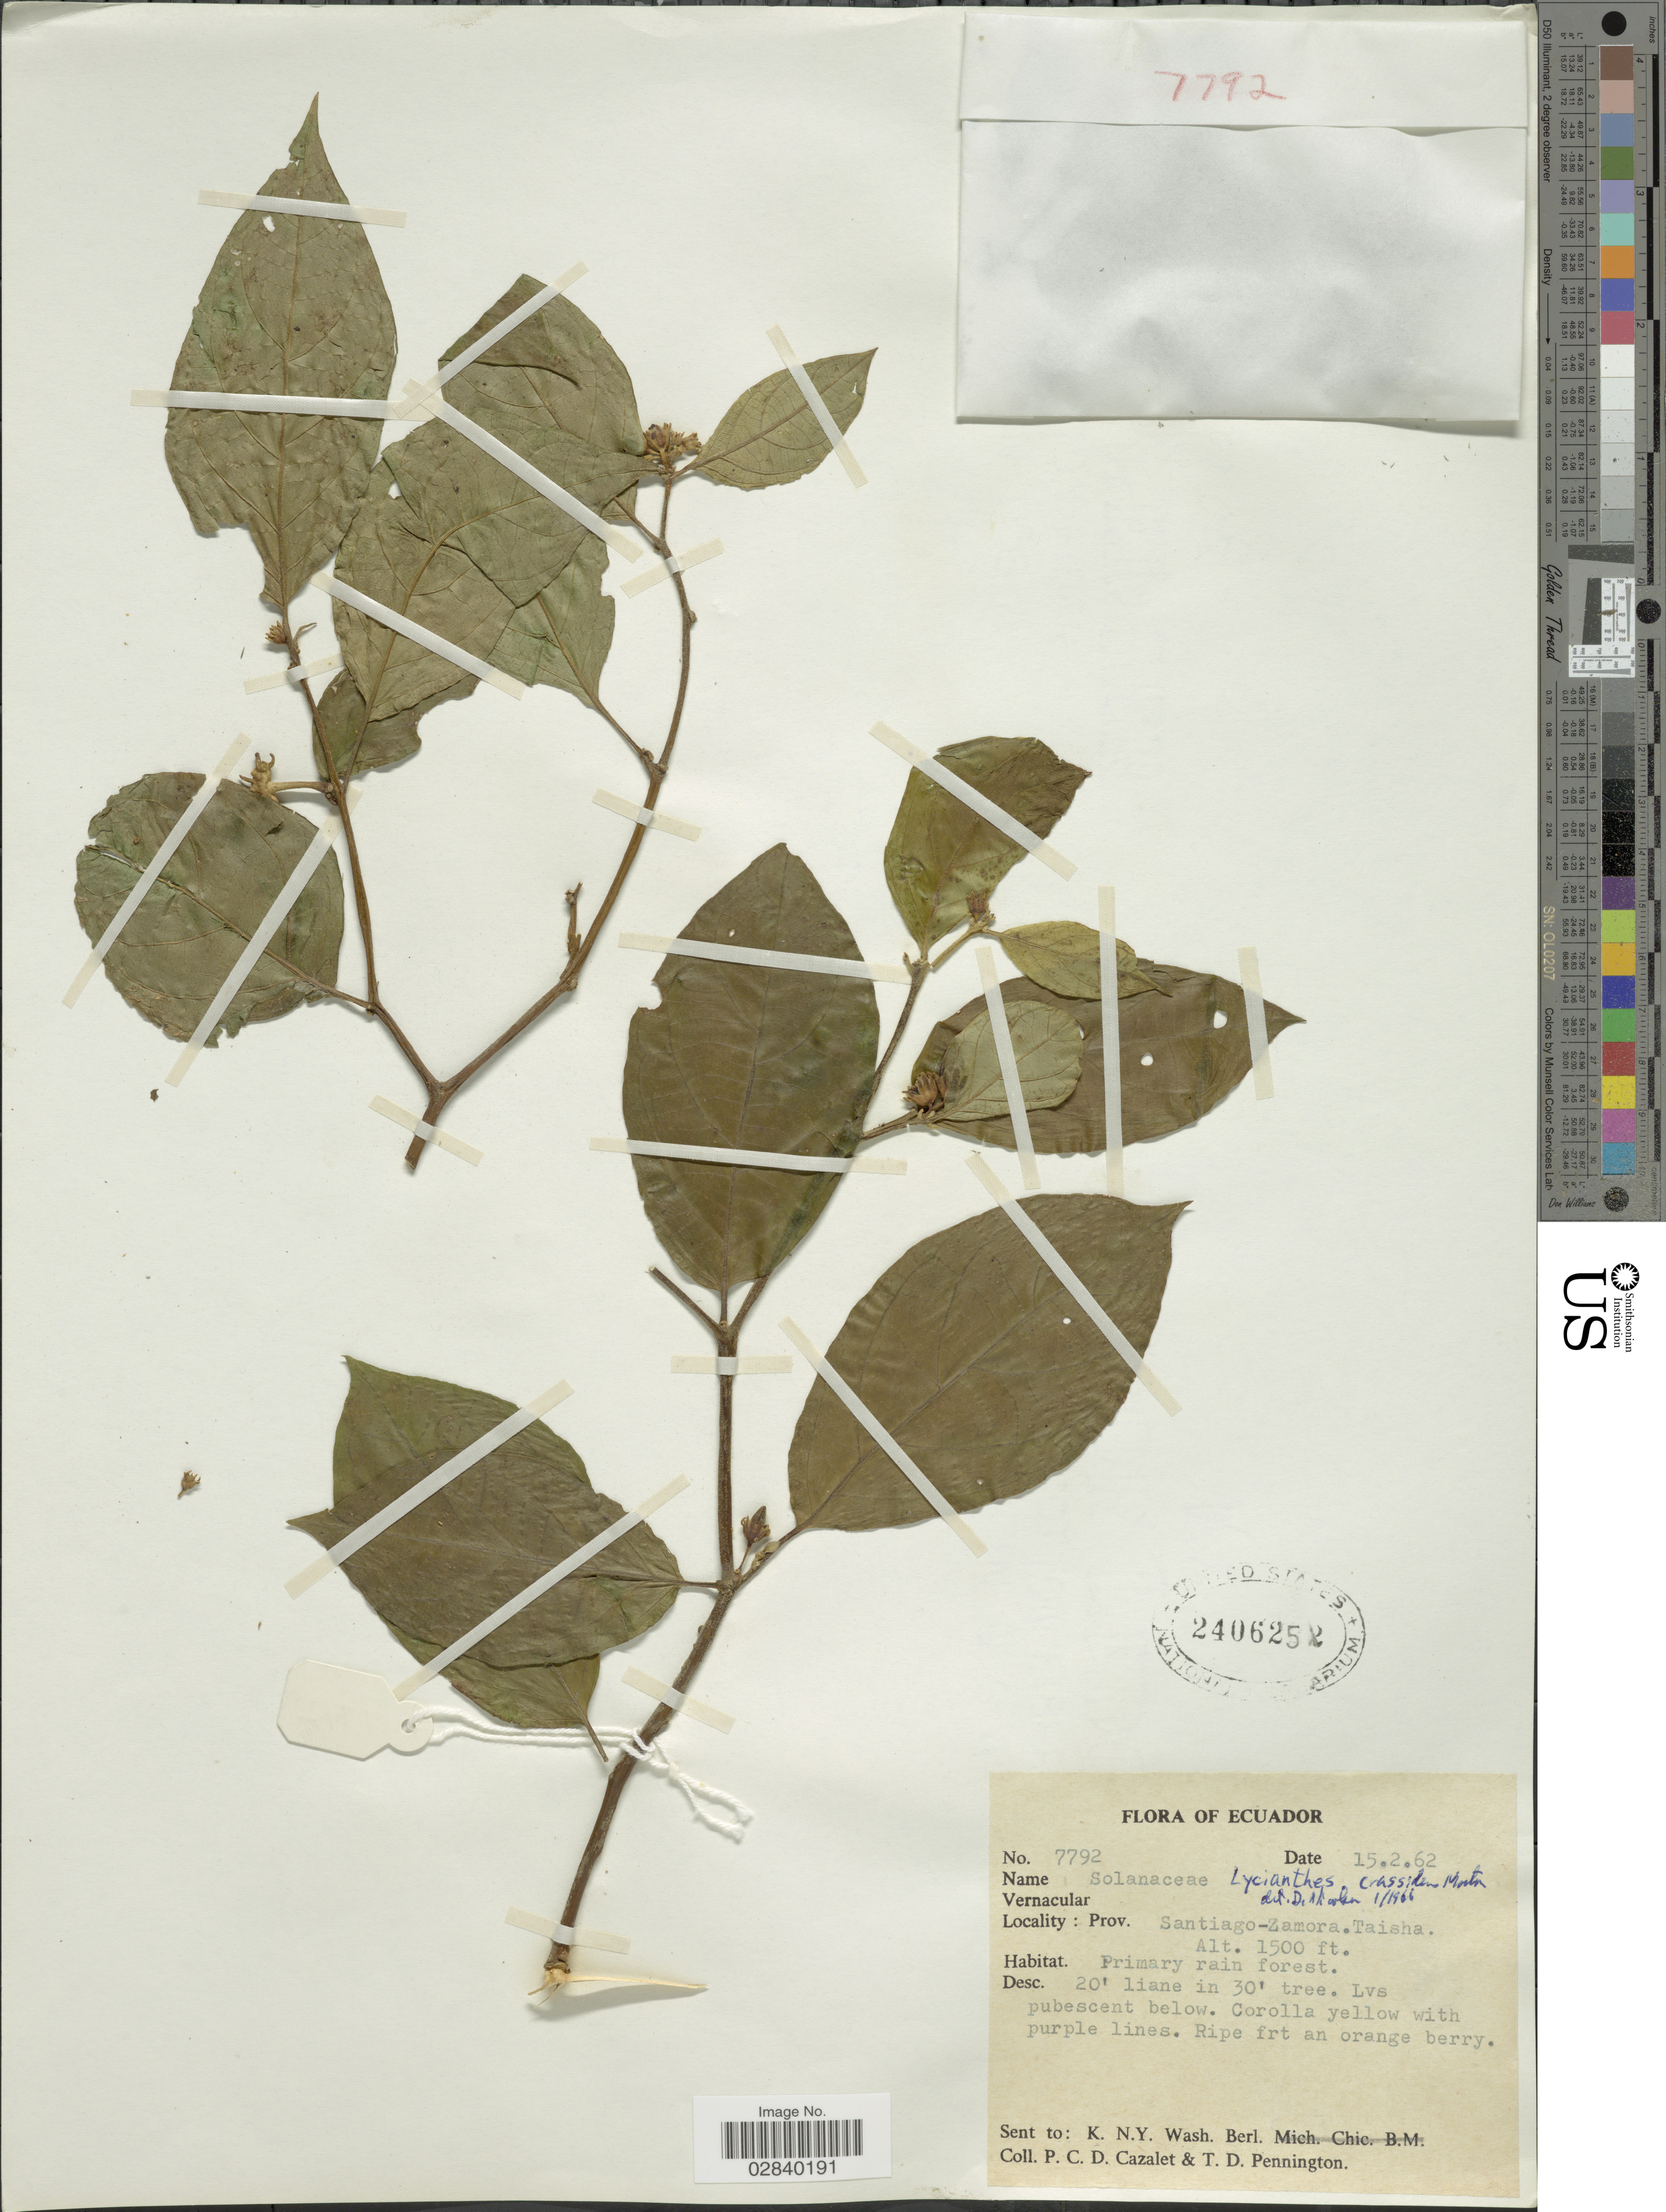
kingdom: Plantae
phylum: Tracheophyta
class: Magnoliopsida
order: Solanales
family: Solanaceae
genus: Lycianthes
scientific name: Lycianthes ecuadorensis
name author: Bitter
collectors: P. C. D. Cazalet & T. D. Pennington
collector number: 7792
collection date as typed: Transcribed d/m/y: 15/2/62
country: Ecuador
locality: Prov. Santiago-Zamora. Taisha.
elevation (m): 457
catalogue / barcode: US 2406252